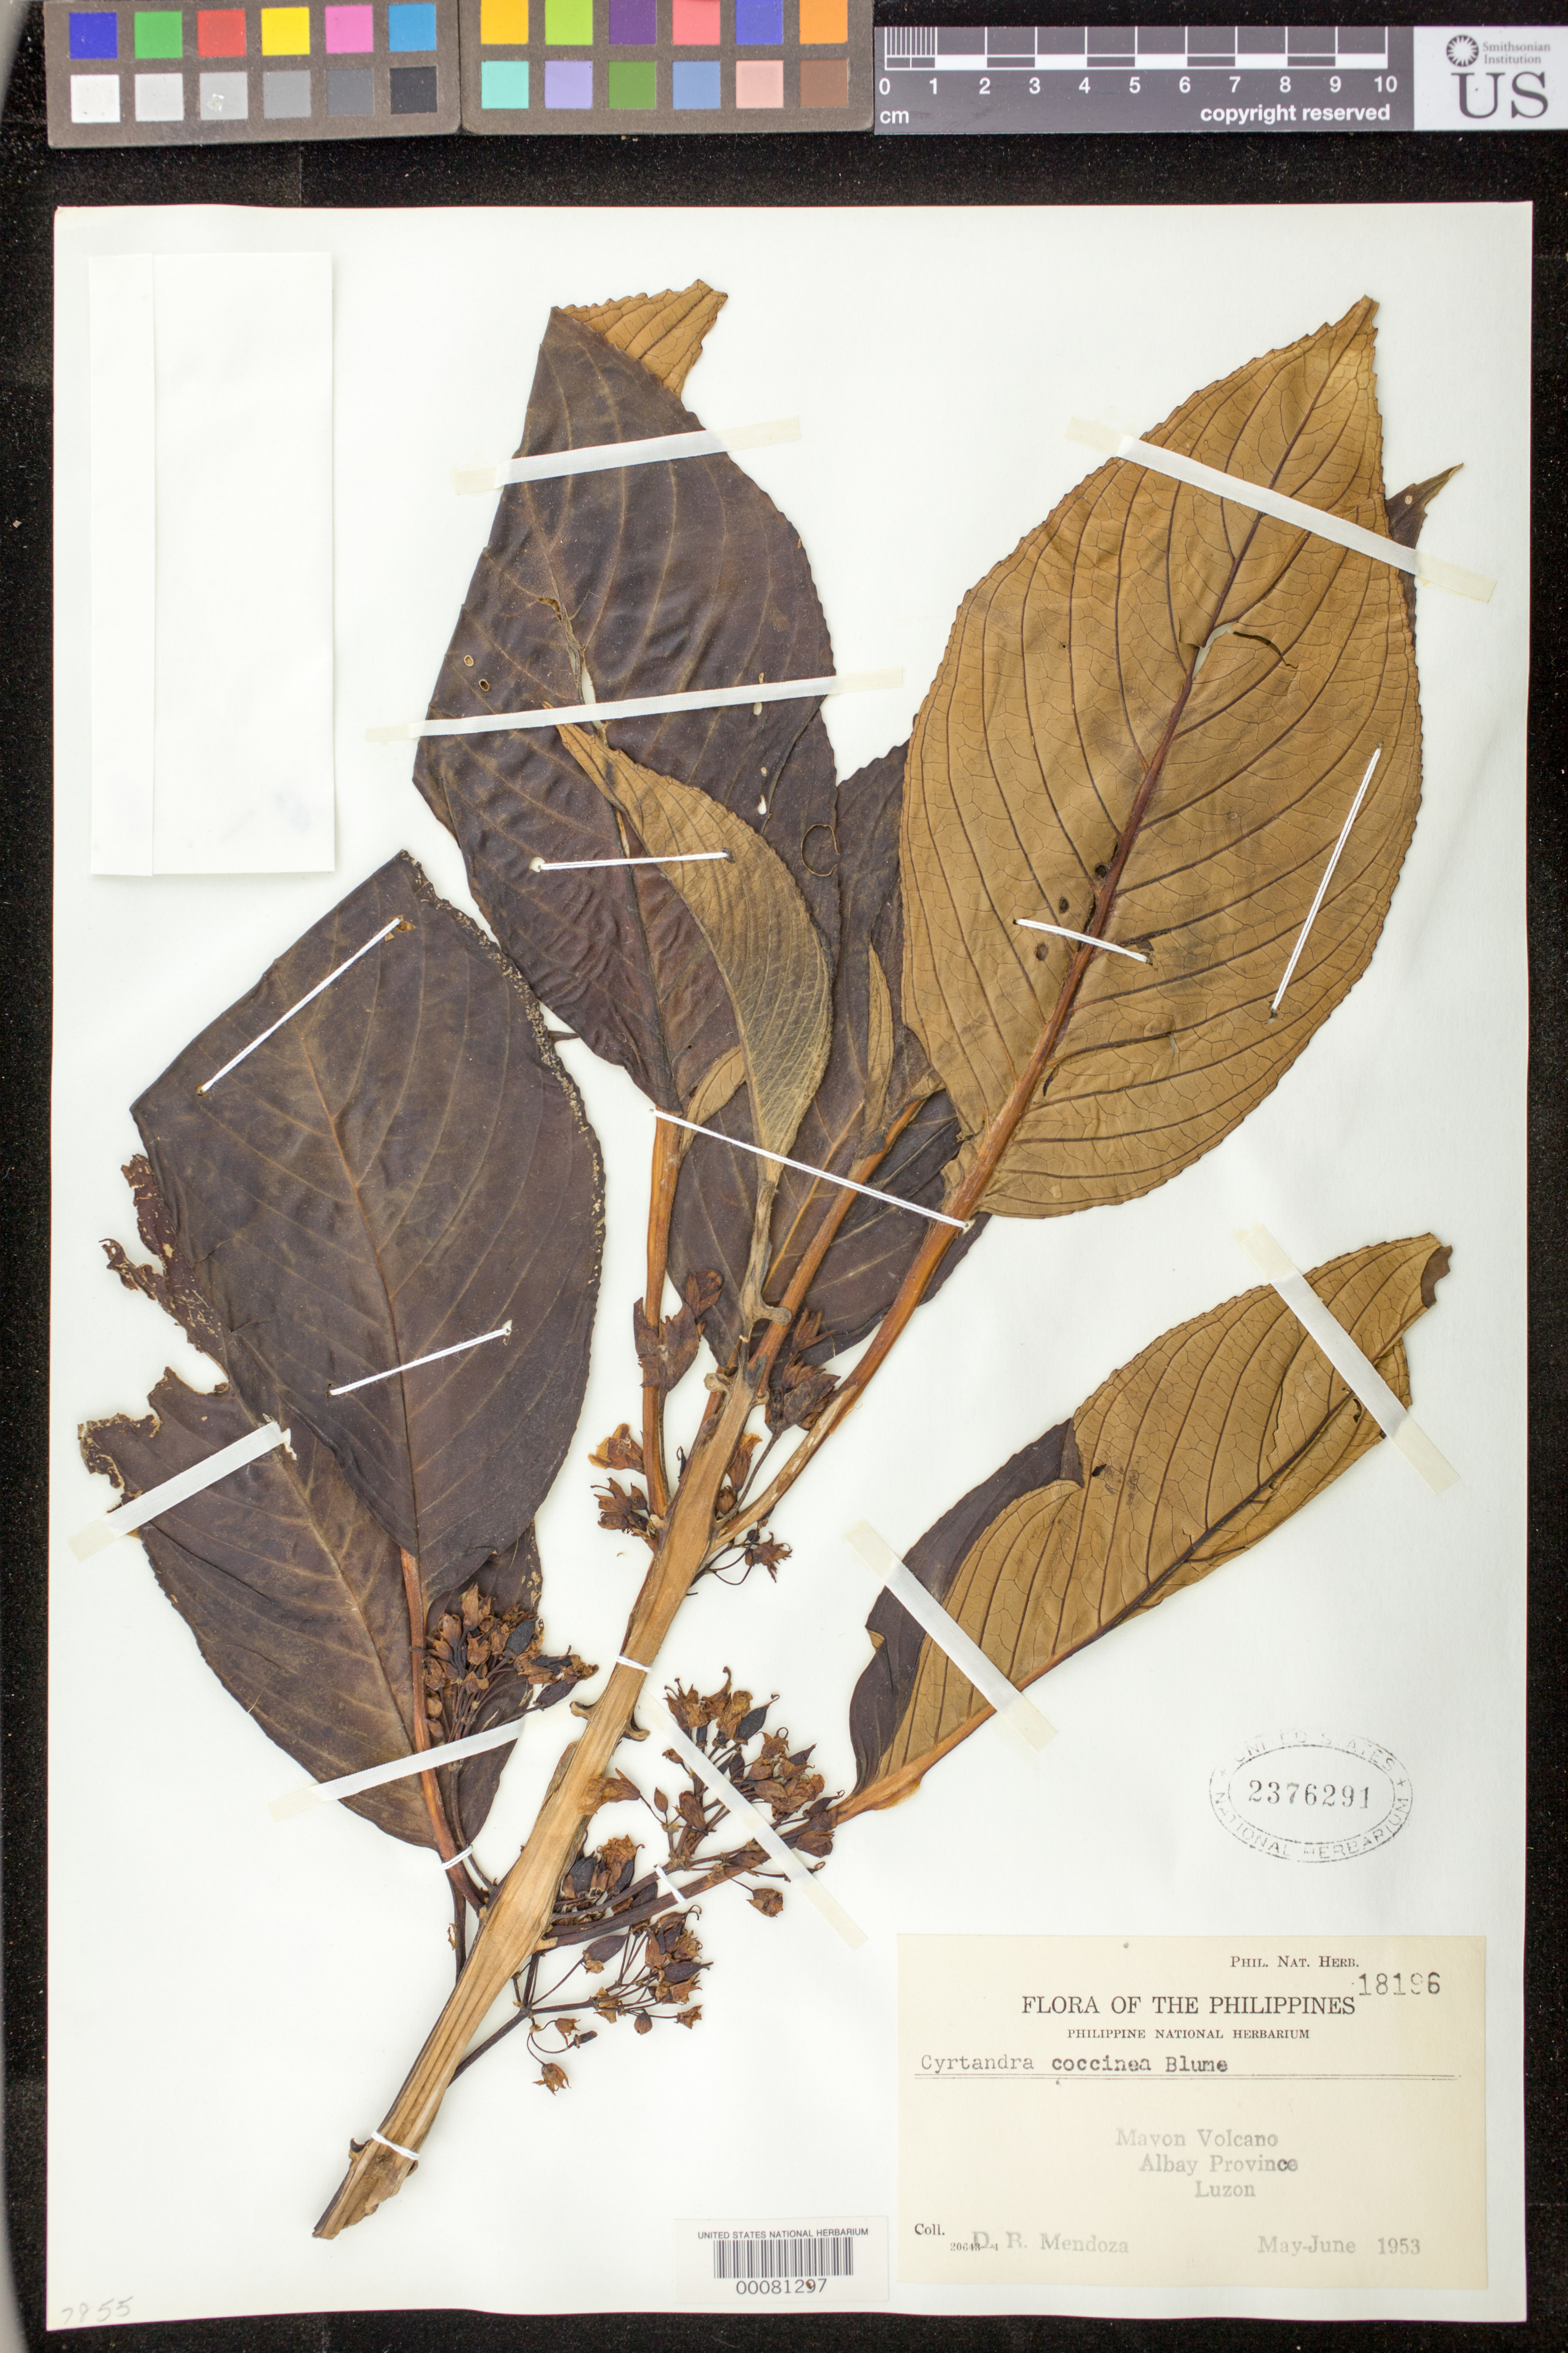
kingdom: Plantae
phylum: Tracheophyta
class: Magnoliopsida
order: Lamiales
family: Gesneriaceae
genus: Cyrtandra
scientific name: Cyrtandra coccinea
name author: Blume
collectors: D. Mendoza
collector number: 18196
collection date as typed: May-Jun 1953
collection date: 1953-05/1953-06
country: Philippines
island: Luzon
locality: Albay, Mayon volcano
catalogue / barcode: US 2376291